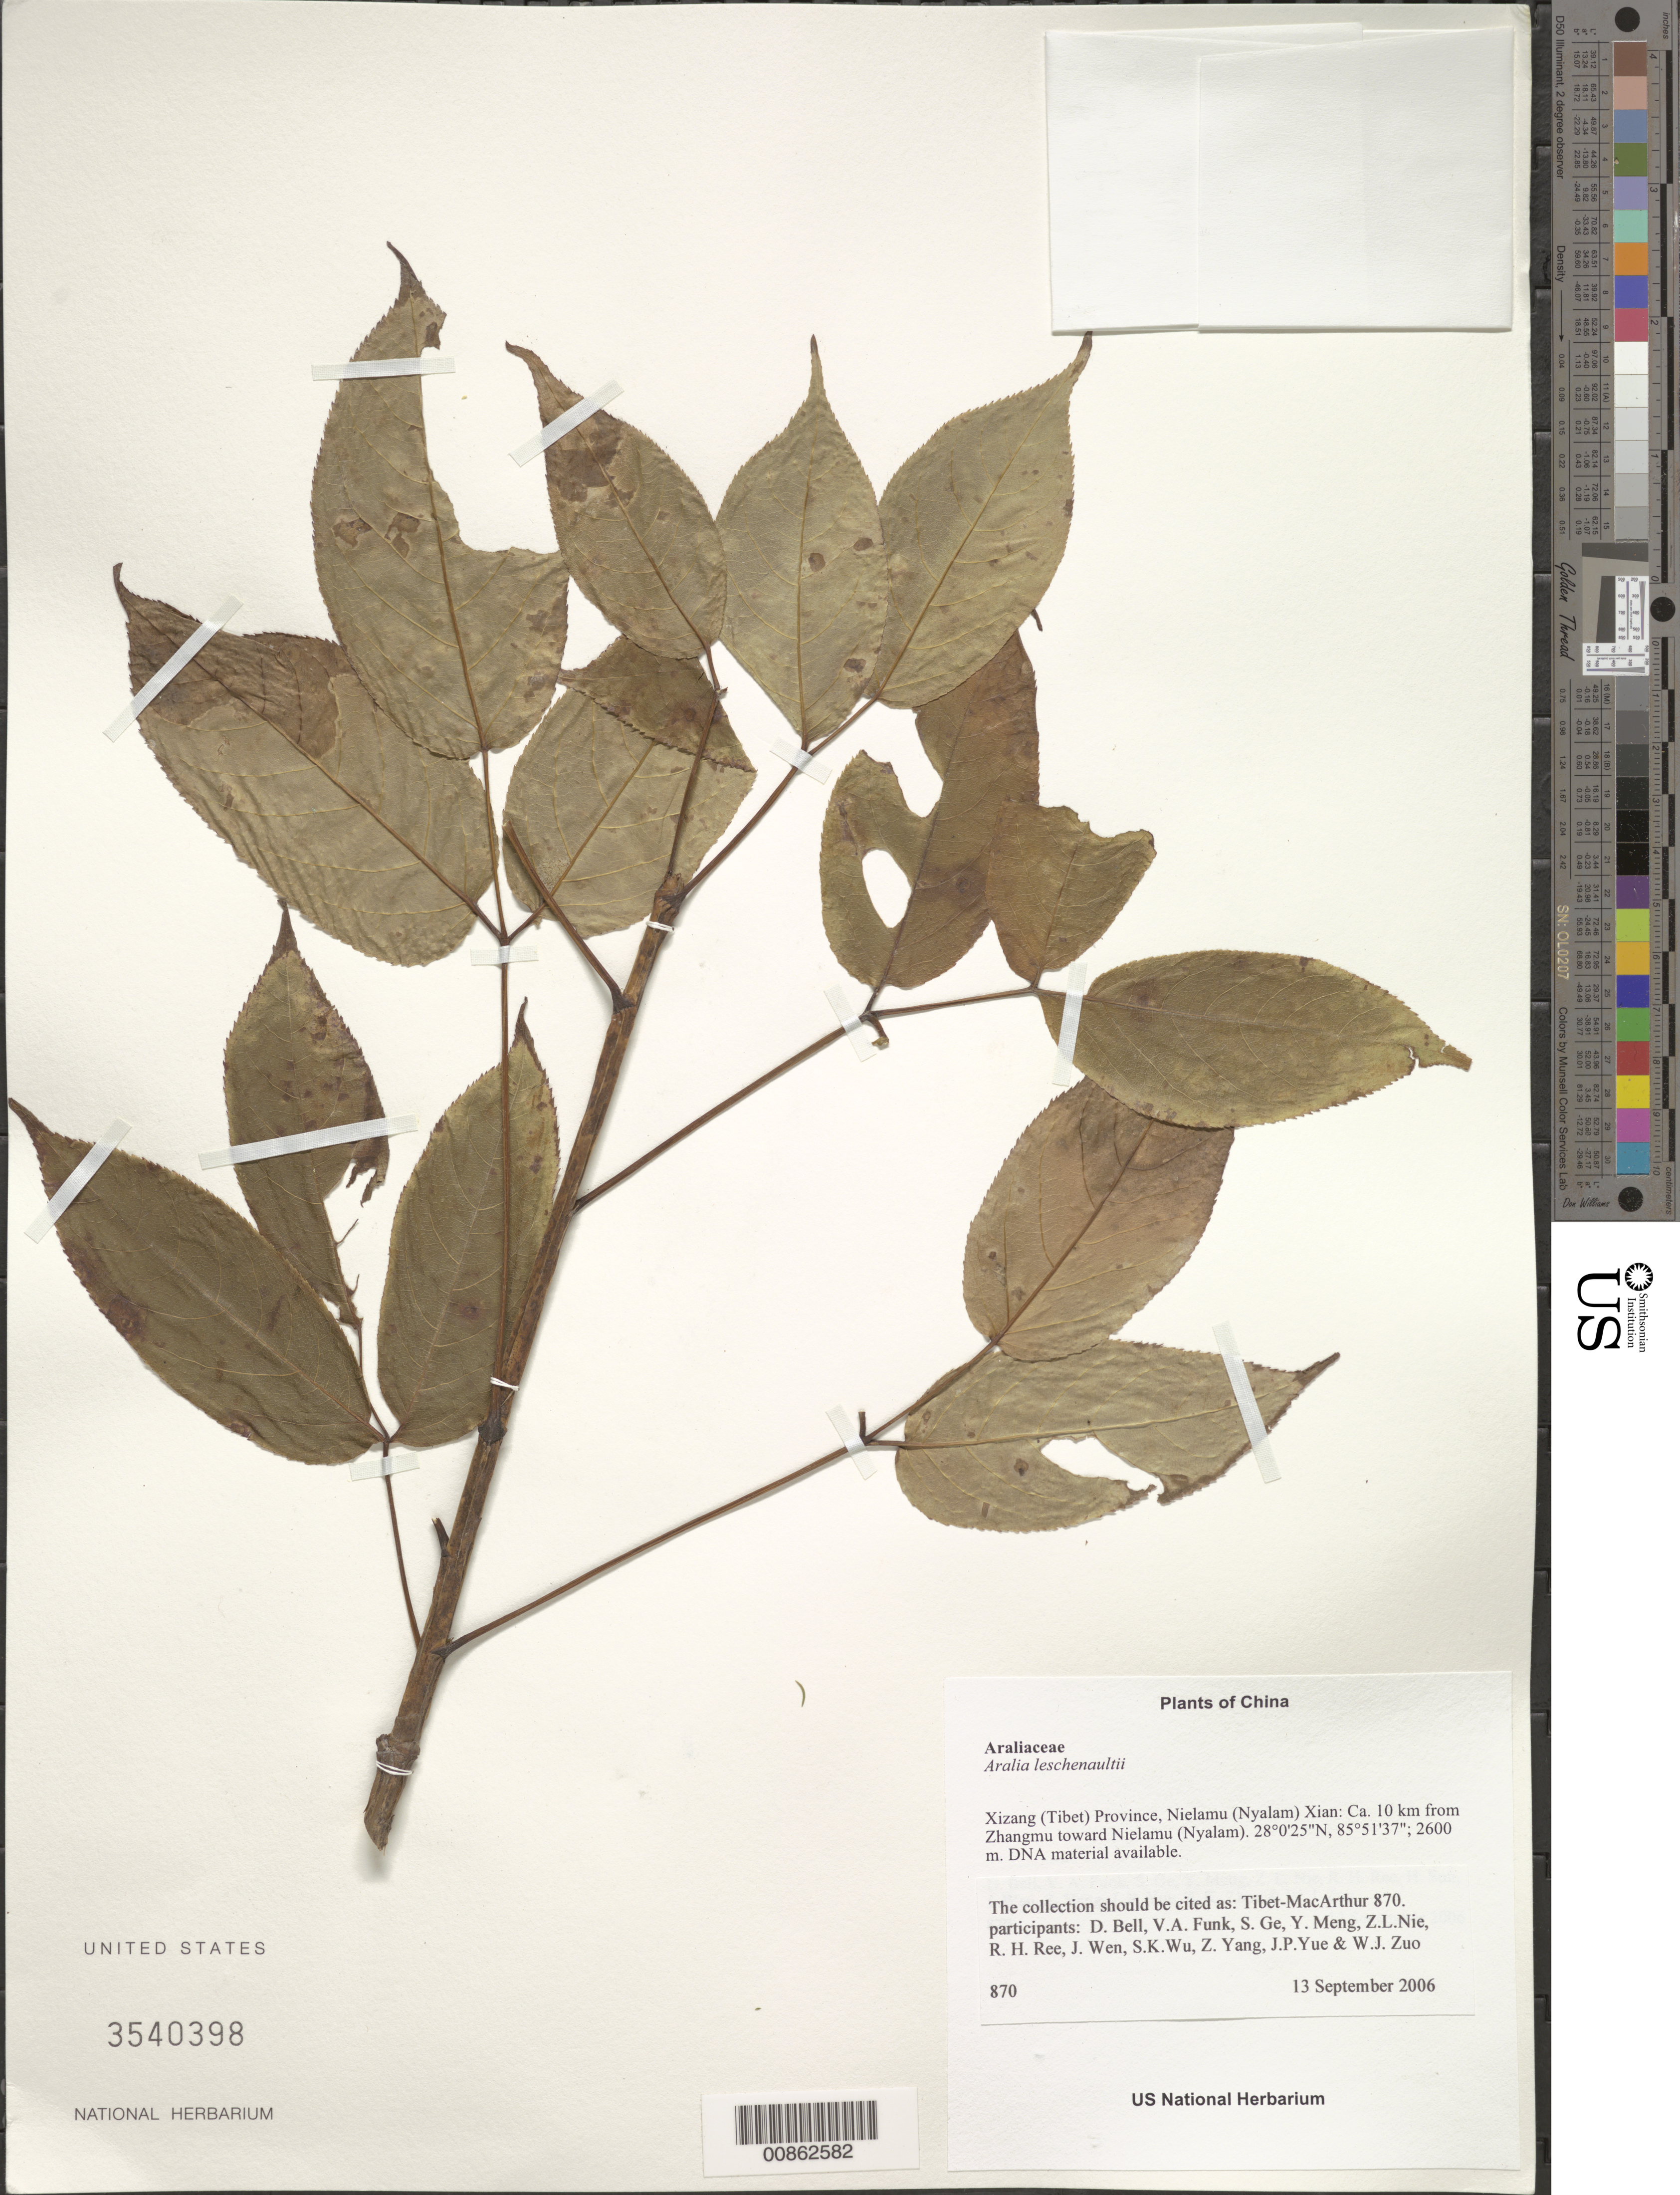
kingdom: Plantae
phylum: Tracheophyta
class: Magnoliopsida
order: Apiales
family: Araliaceae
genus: Aralia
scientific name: Aralia leschenaultii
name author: (DC.) J. Wen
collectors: Tibet-MacArthur, D. A. Bell, V. Funk, S. Ge, Y. Meng, Z. Nie, R. Ree, H. Sun, J. Wen, Z. Yang, J. Yue, Z. Zhou & W. Zuo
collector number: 870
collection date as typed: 13 Sep 2006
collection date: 2006-09-13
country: China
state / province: Xizang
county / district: Nielamu (Nyalam) Xian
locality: Ca. 10 km from Zhangmu toward Nielamu (Nyalam).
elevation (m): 2600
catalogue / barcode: US 3540398